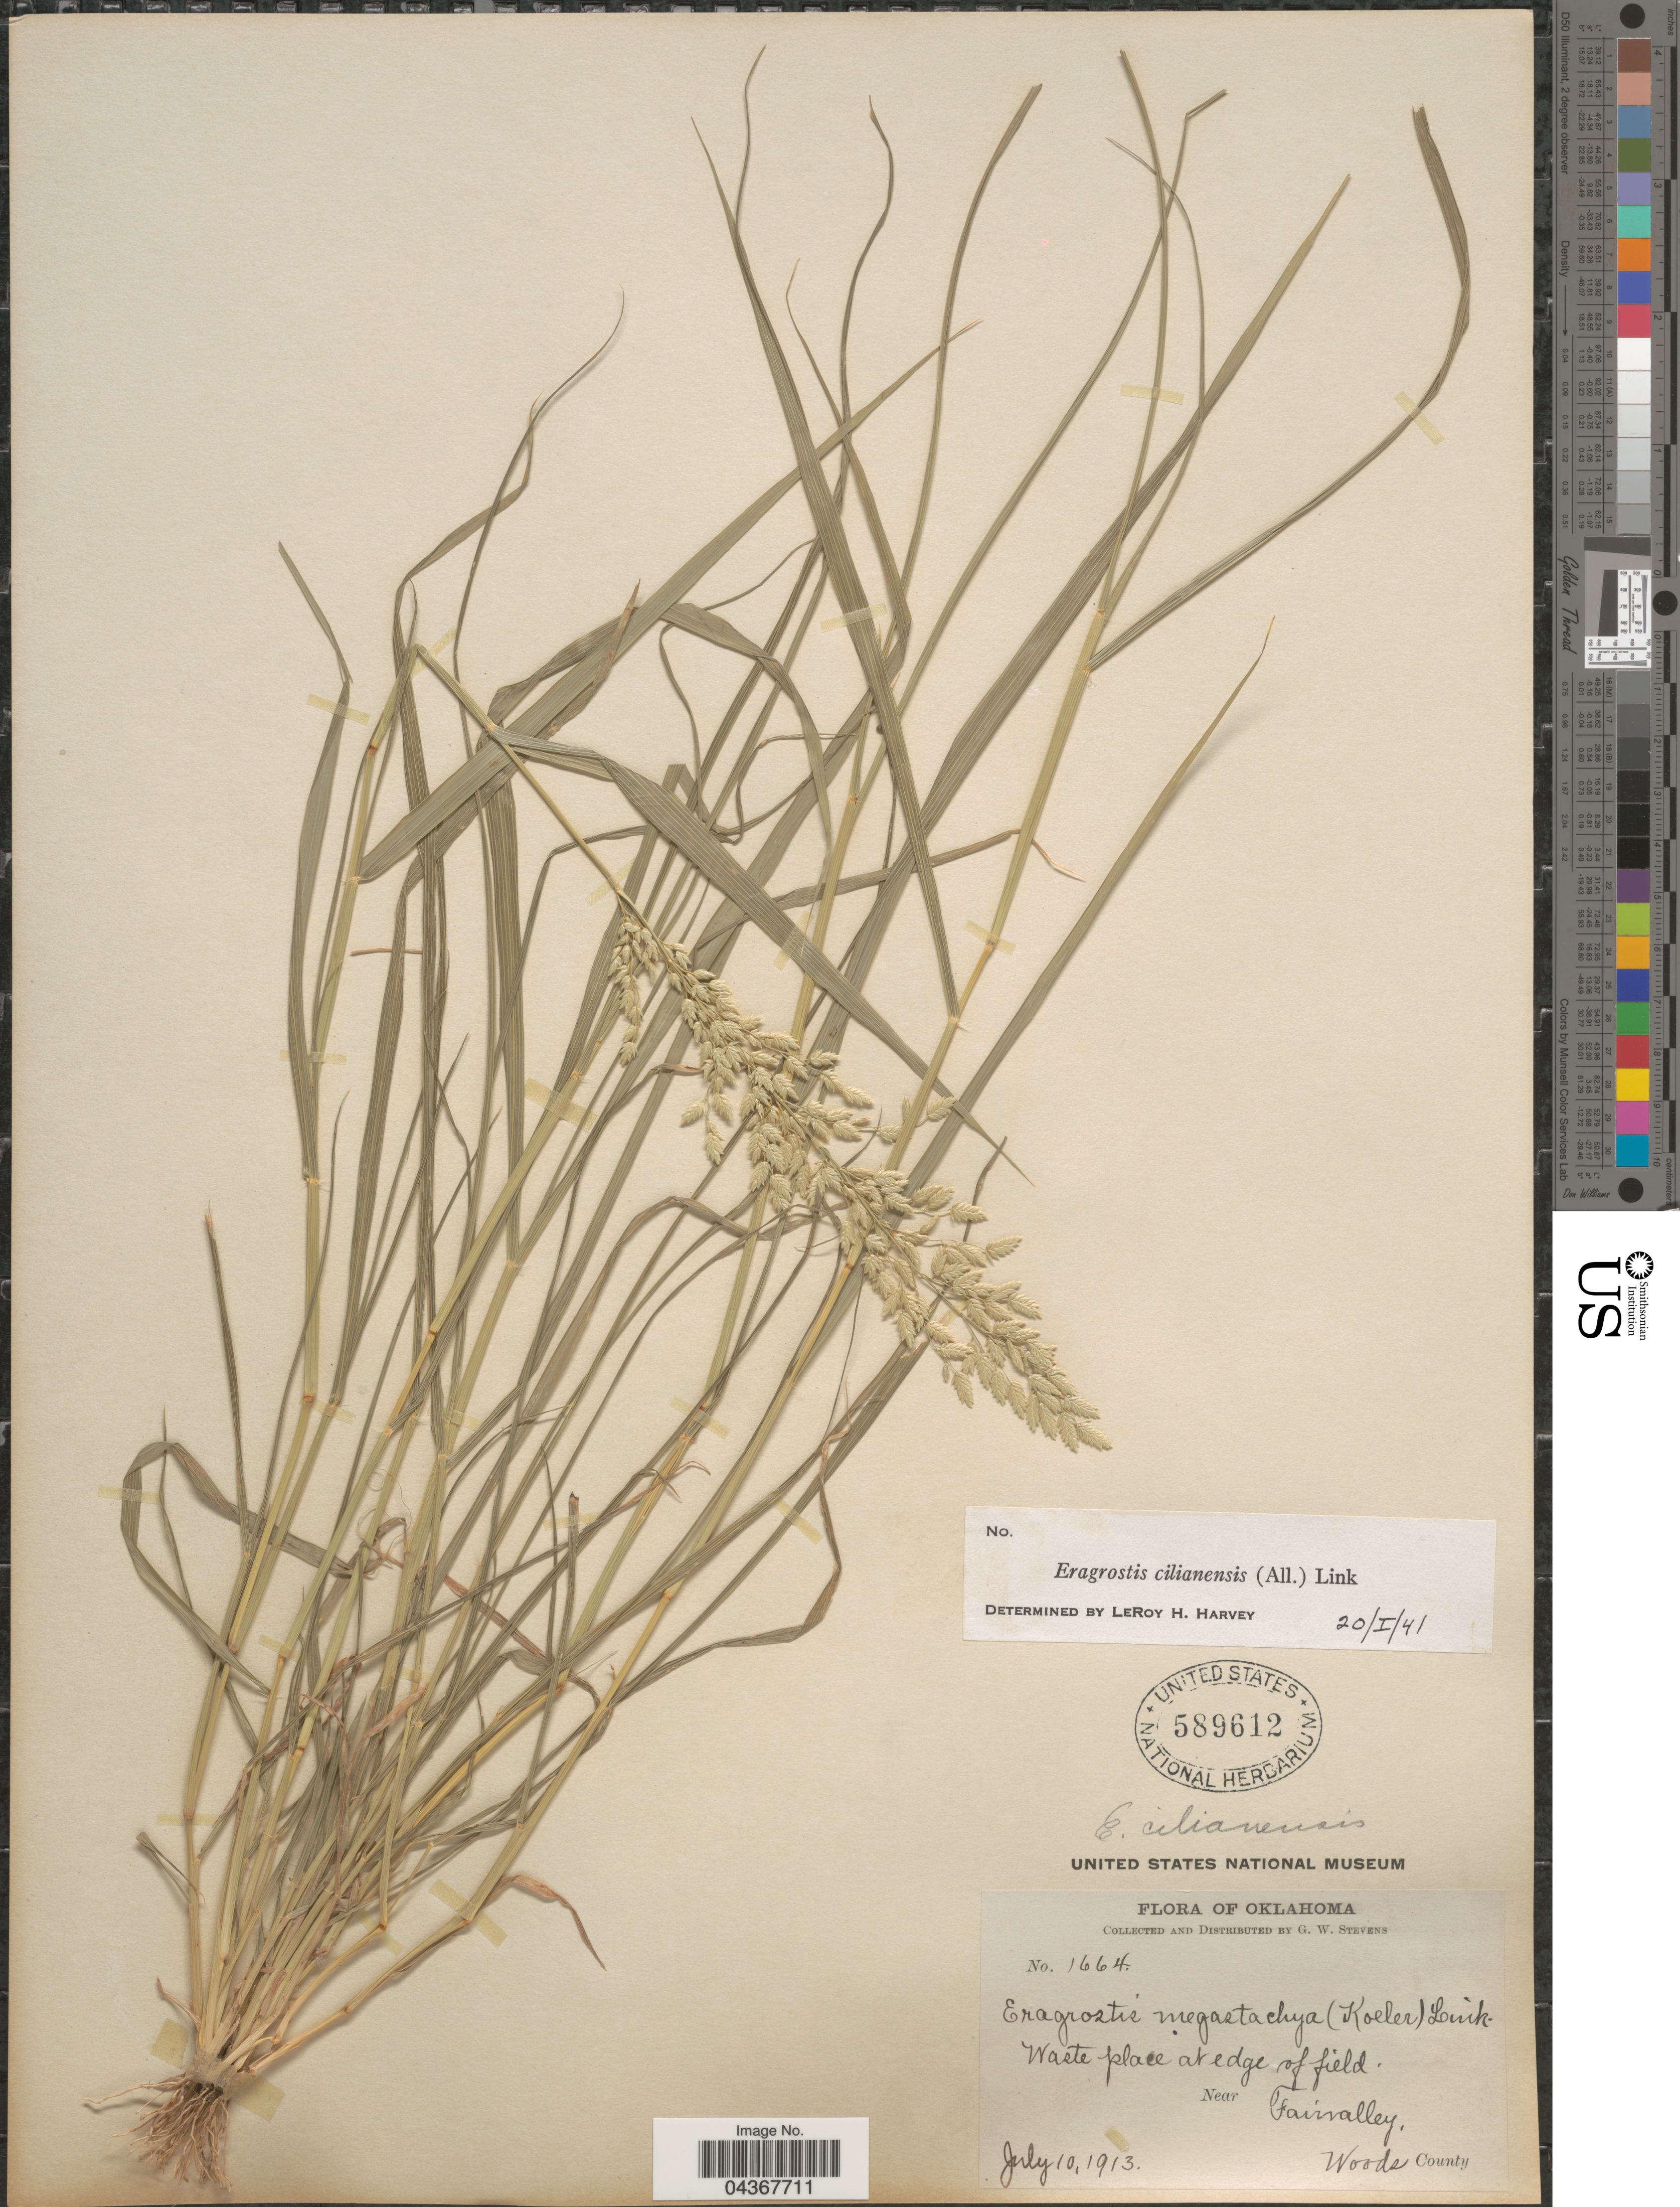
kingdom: Plantae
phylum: Tracheophyta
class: Liliopsida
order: Poales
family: Poaceae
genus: Eragrostis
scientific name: Eragrostis cilianensis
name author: (Bellardi) Vignolo ex Janch.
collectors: G. W. Stevens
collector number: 1664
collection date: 1913-07-10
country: United States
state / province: Oklahoma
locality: Near Fairvalley, Woods County.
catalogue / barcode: US 589612